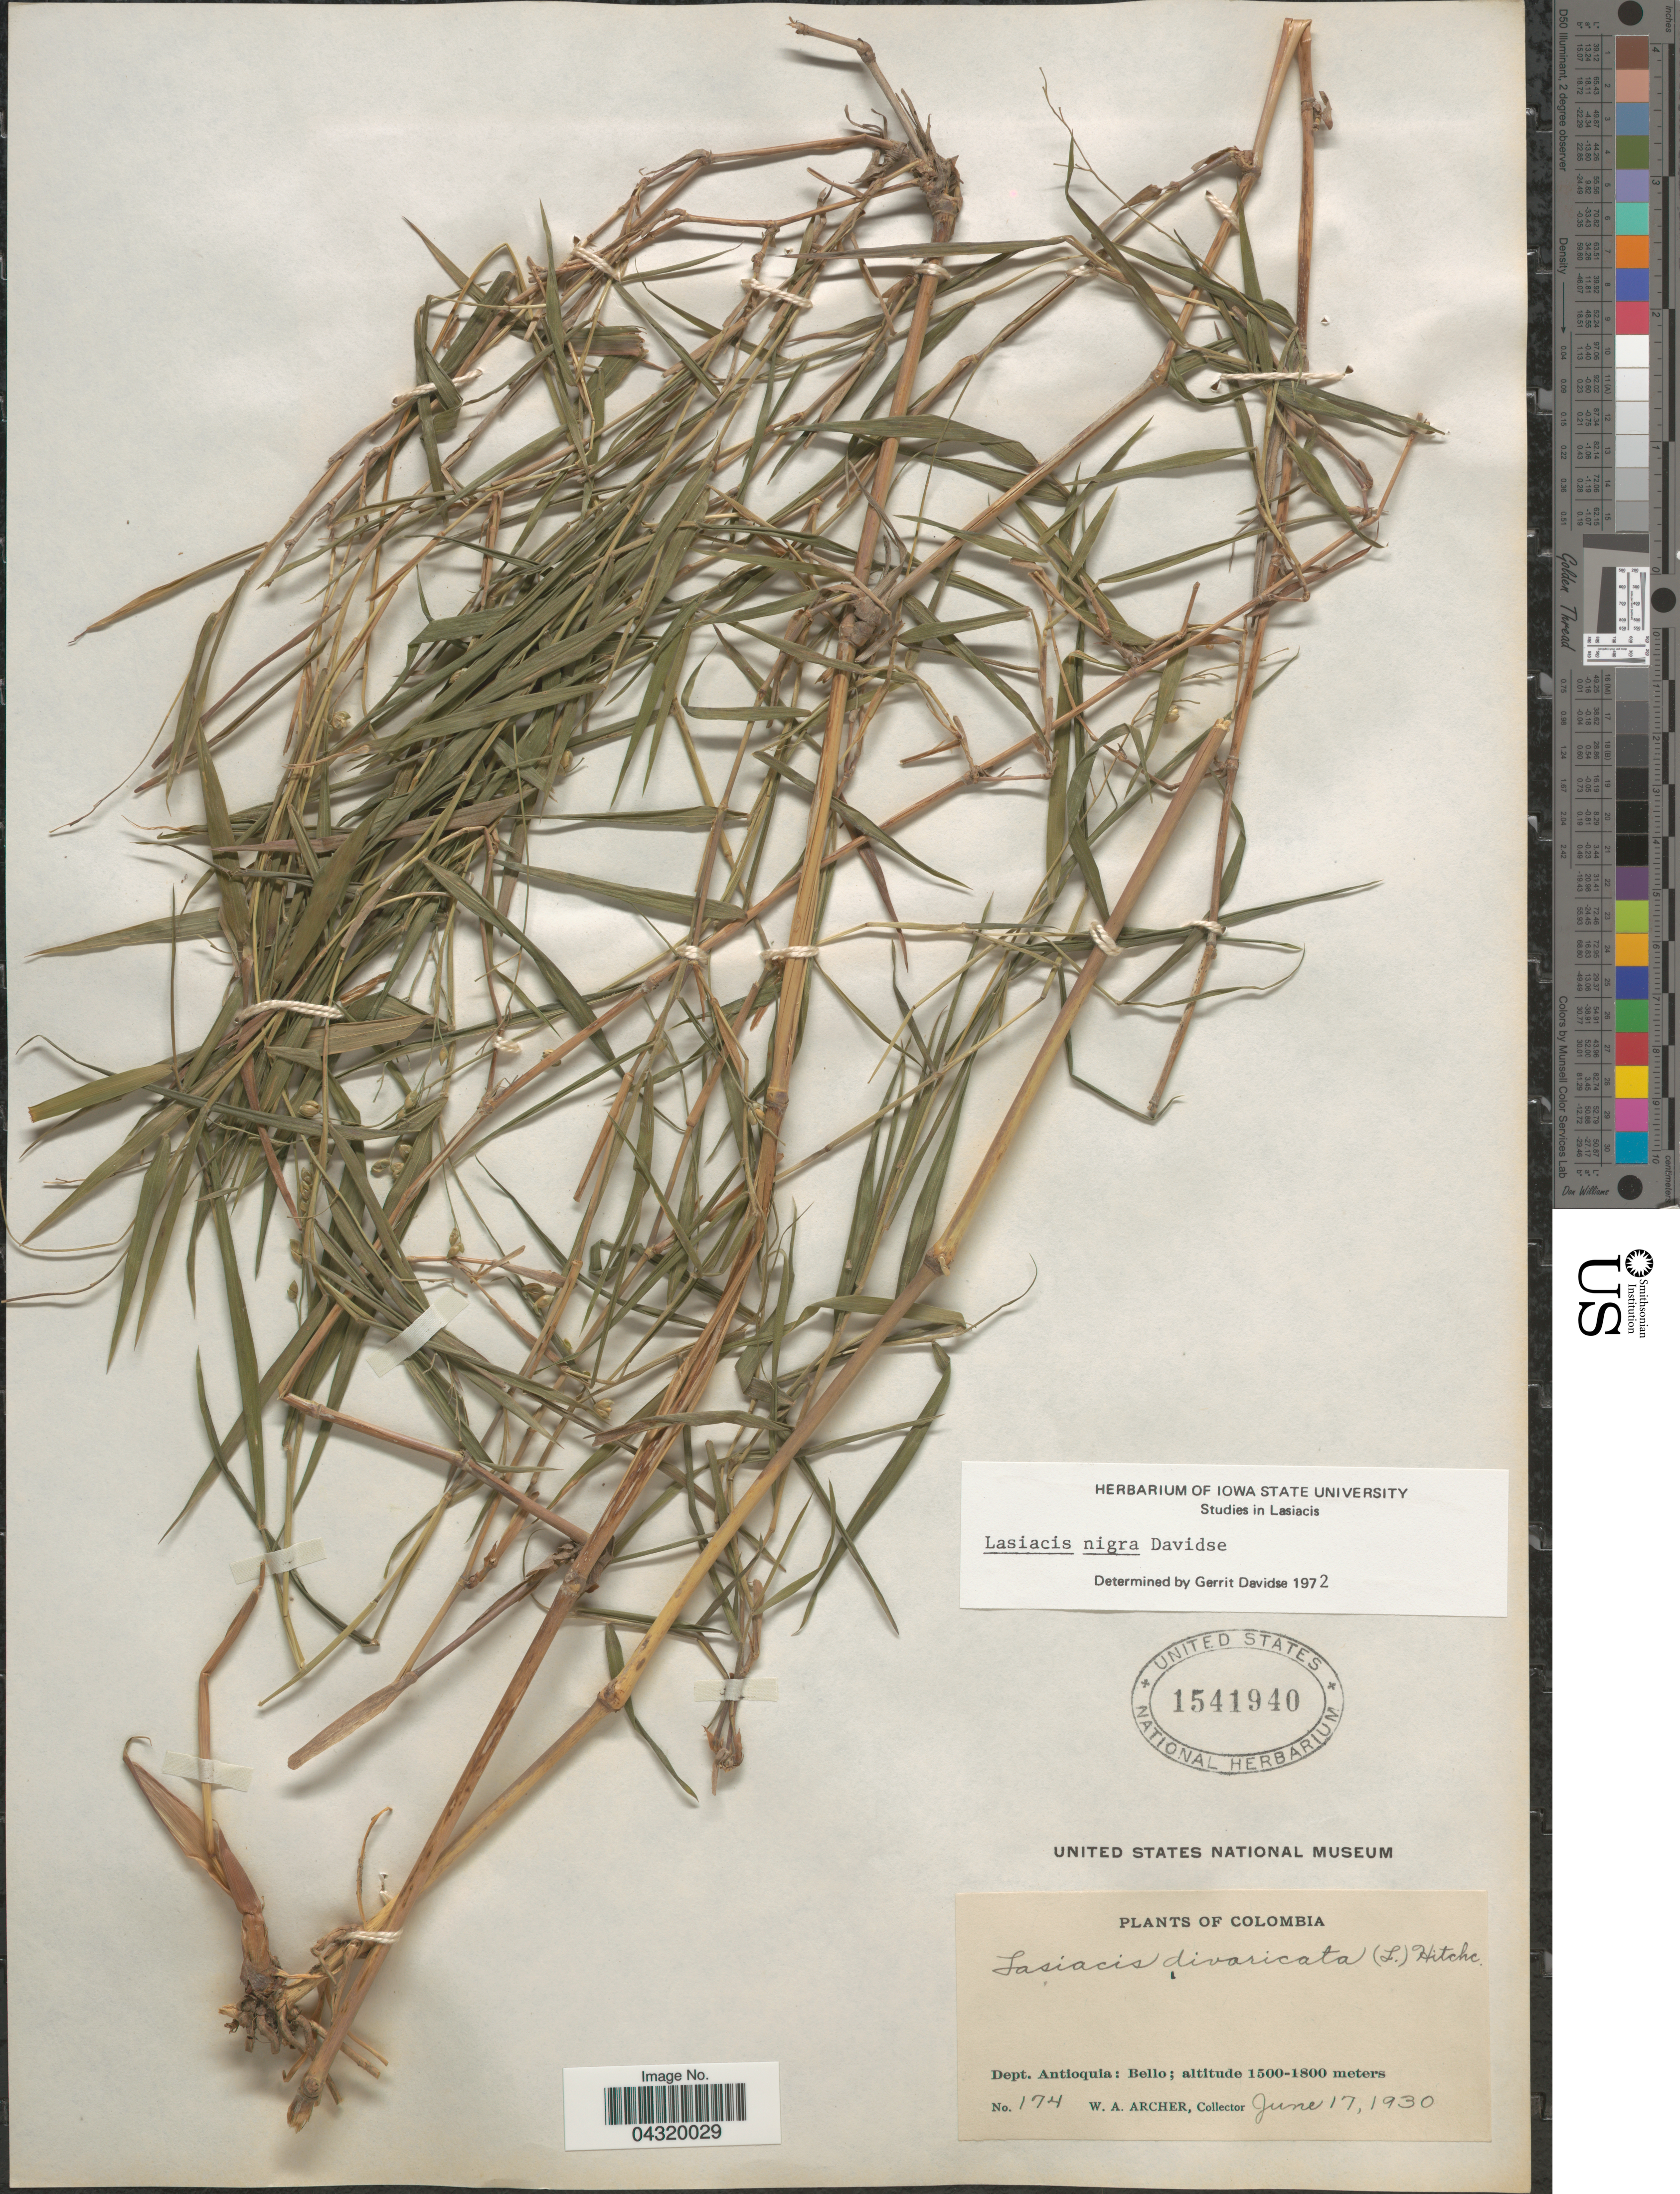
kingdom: Plantae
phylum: Tracheophyta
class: Liliopsida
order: Poales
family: Poaceae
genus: Lasiacis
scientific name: Lasiacis nigra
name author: Davidse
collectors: W. Archer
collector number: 174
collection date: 1930-06-17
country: Colombia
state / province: Antioquia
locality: Dept. Antioquia: Bello.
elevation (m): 1500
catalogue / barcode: US 1541940